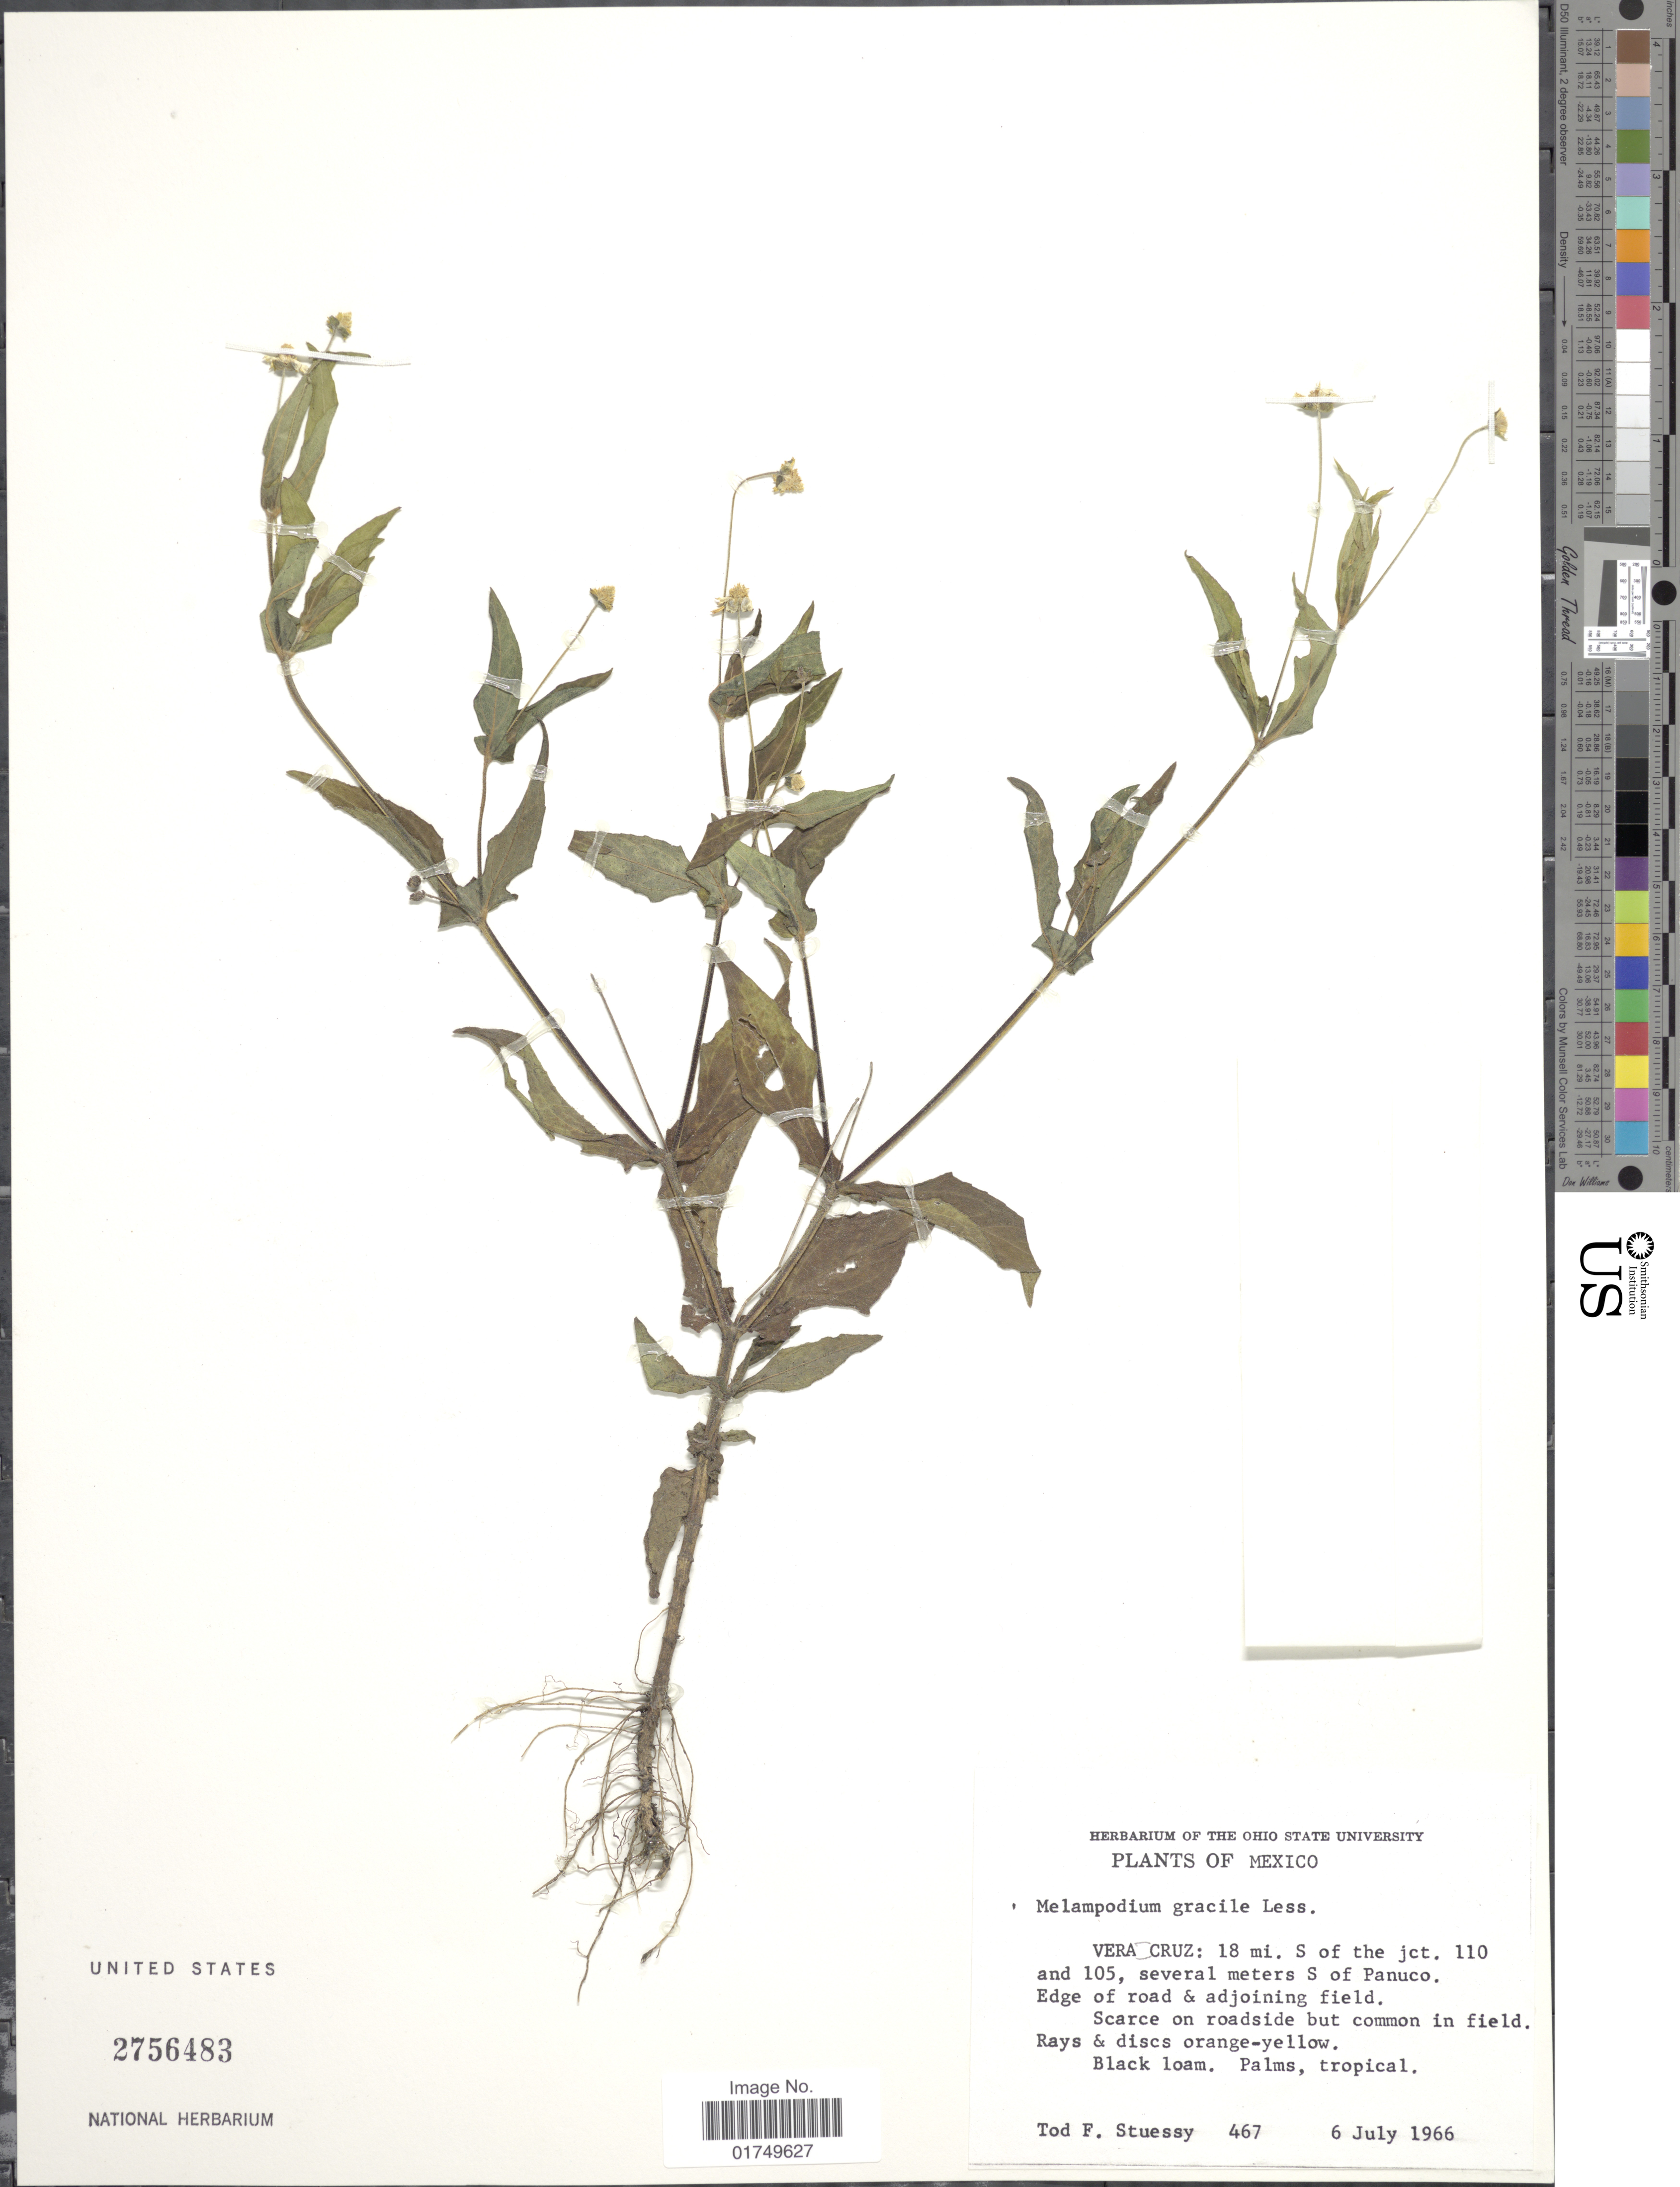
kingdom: Plantae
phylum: Tracheophyta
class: Magnoliopsida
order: Asterales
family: Asteraceae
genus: Melampodium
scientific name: Melampodium gracile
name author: Less.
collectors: T. Stuessy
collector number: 467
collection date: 1966-07-06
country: Mexico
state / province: Veracruz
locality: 18 mi. S of the jct. 110 and 105, Several meters S of Panuco, Edge of road & adjoining field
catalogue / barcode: US 2756483